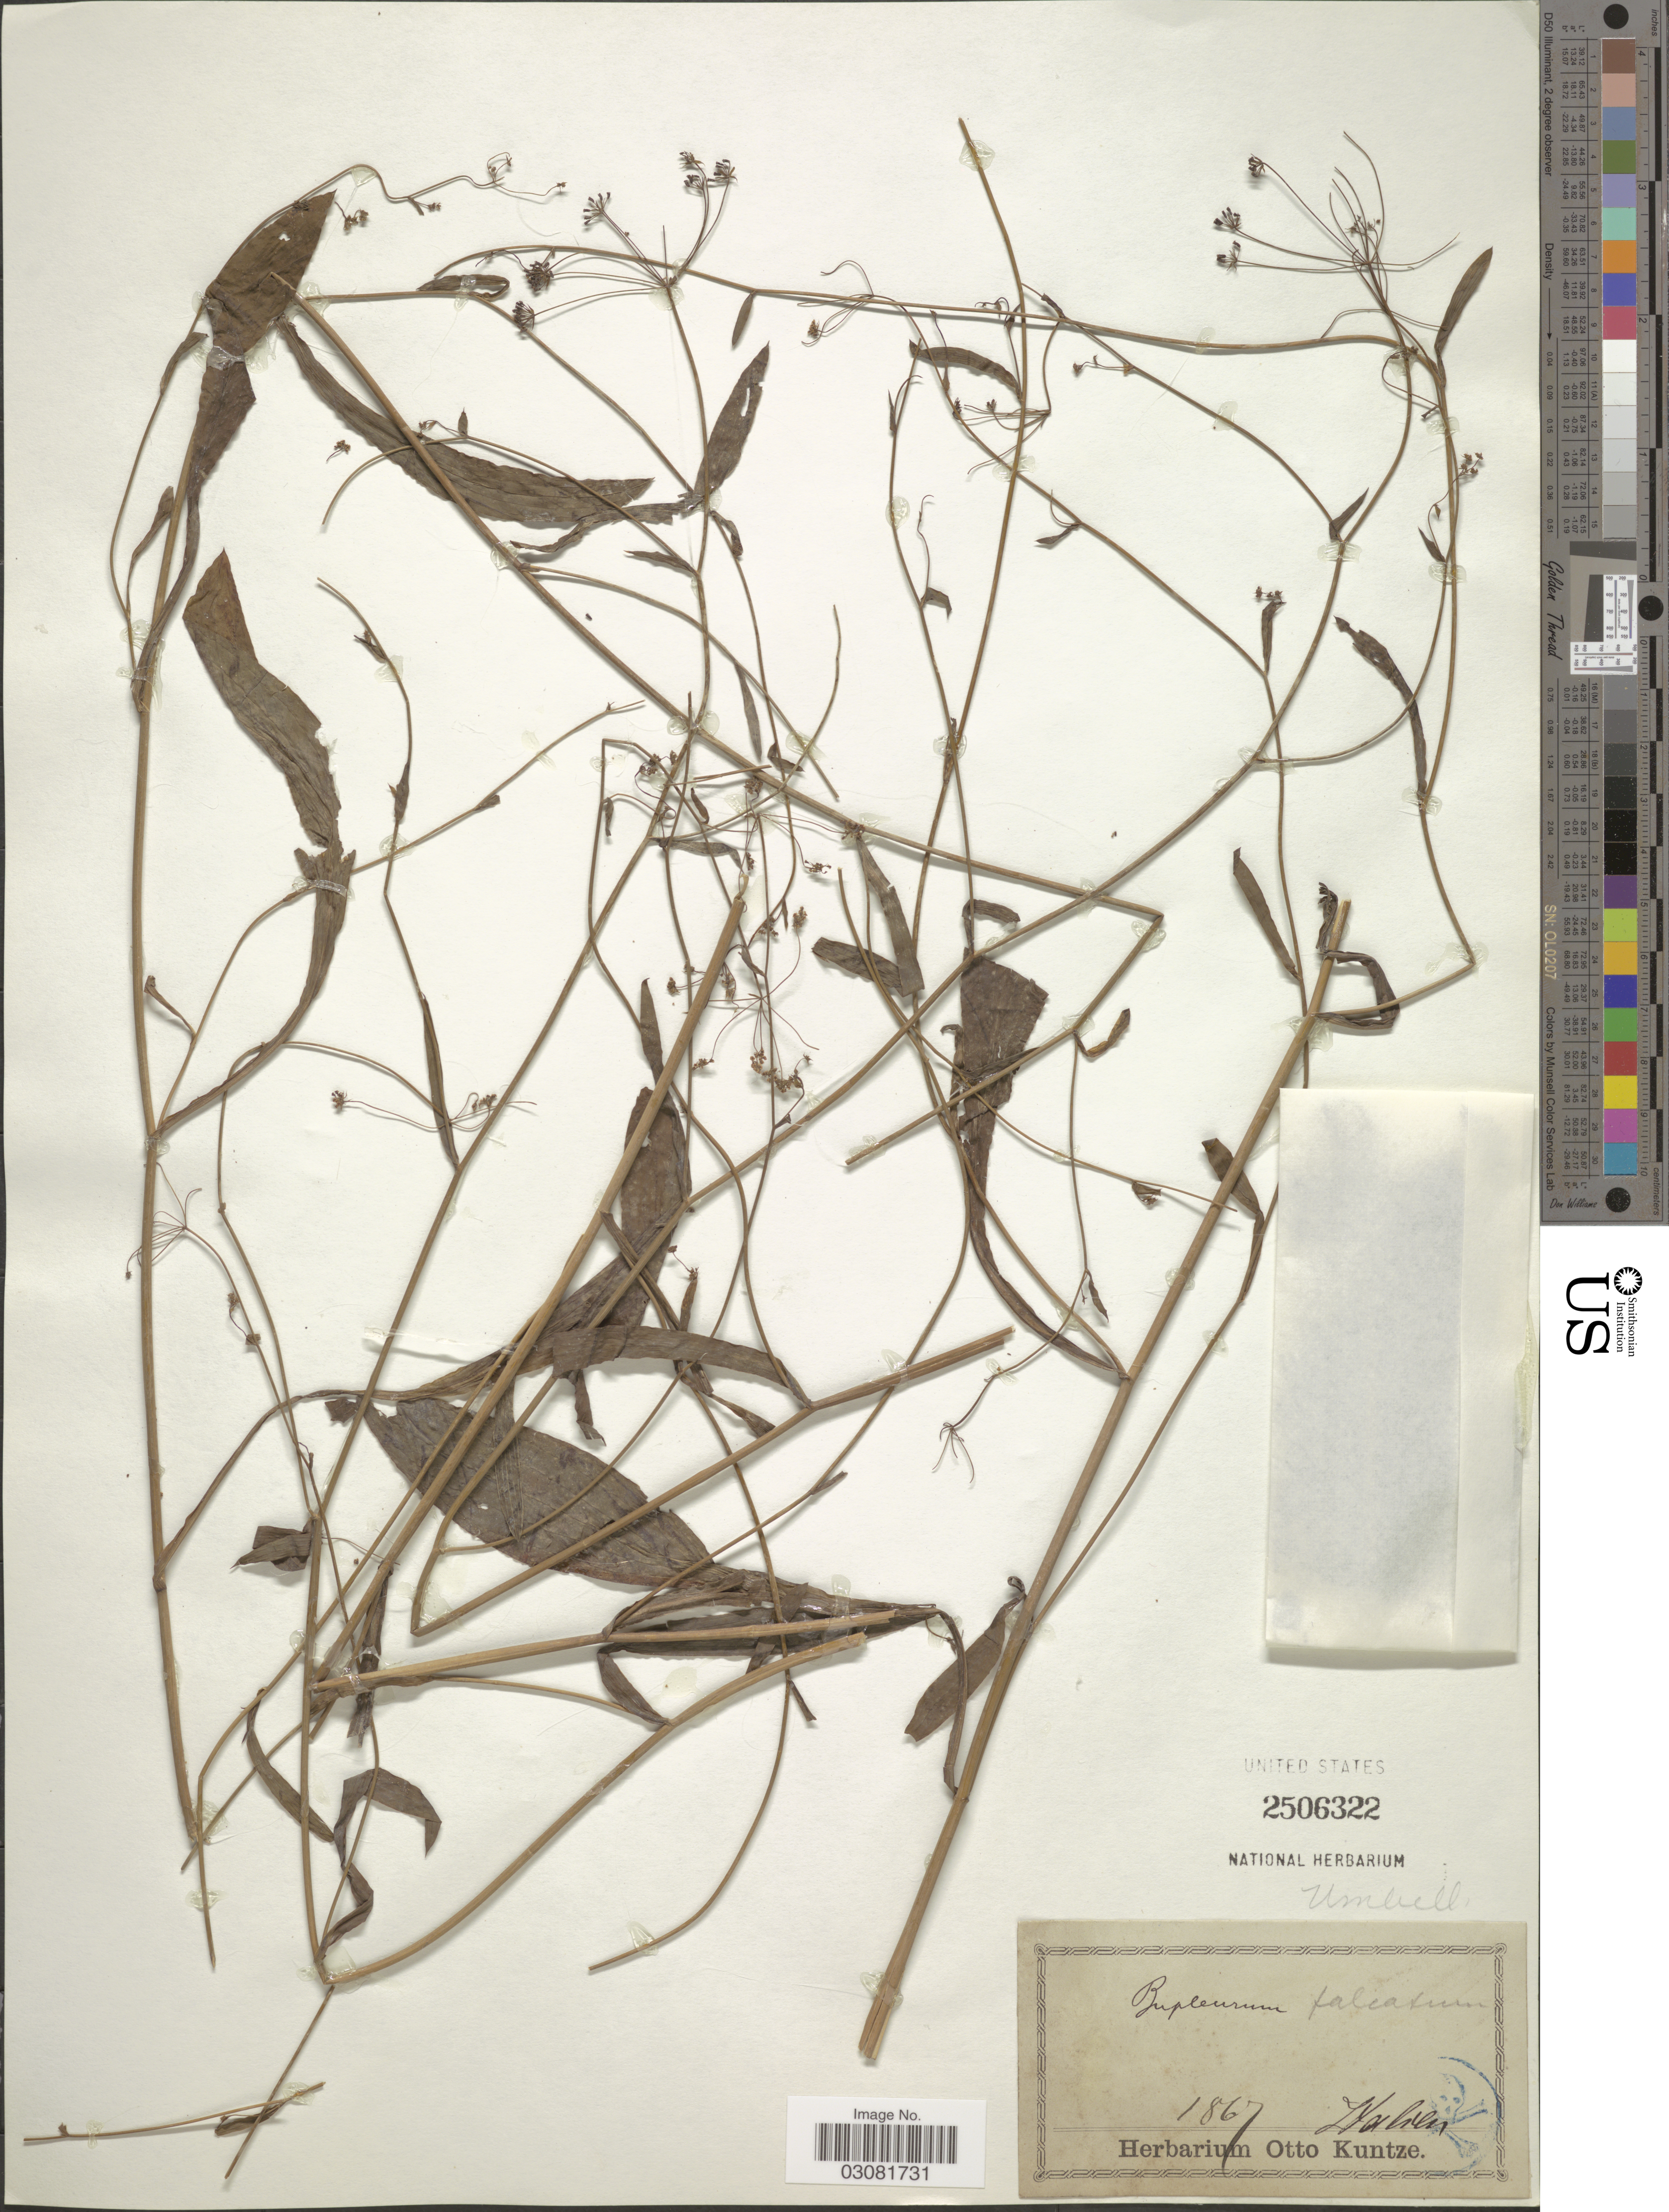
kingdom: Plantae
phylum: Tracheophyta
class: Magnoliopsida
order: Apiales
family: Apiaceae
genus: Bupleurum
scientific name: Bupleurum falcatum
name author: L.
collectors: ex herb. Otto Kuntze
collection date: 1867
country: Italy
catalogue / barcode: US 2506322